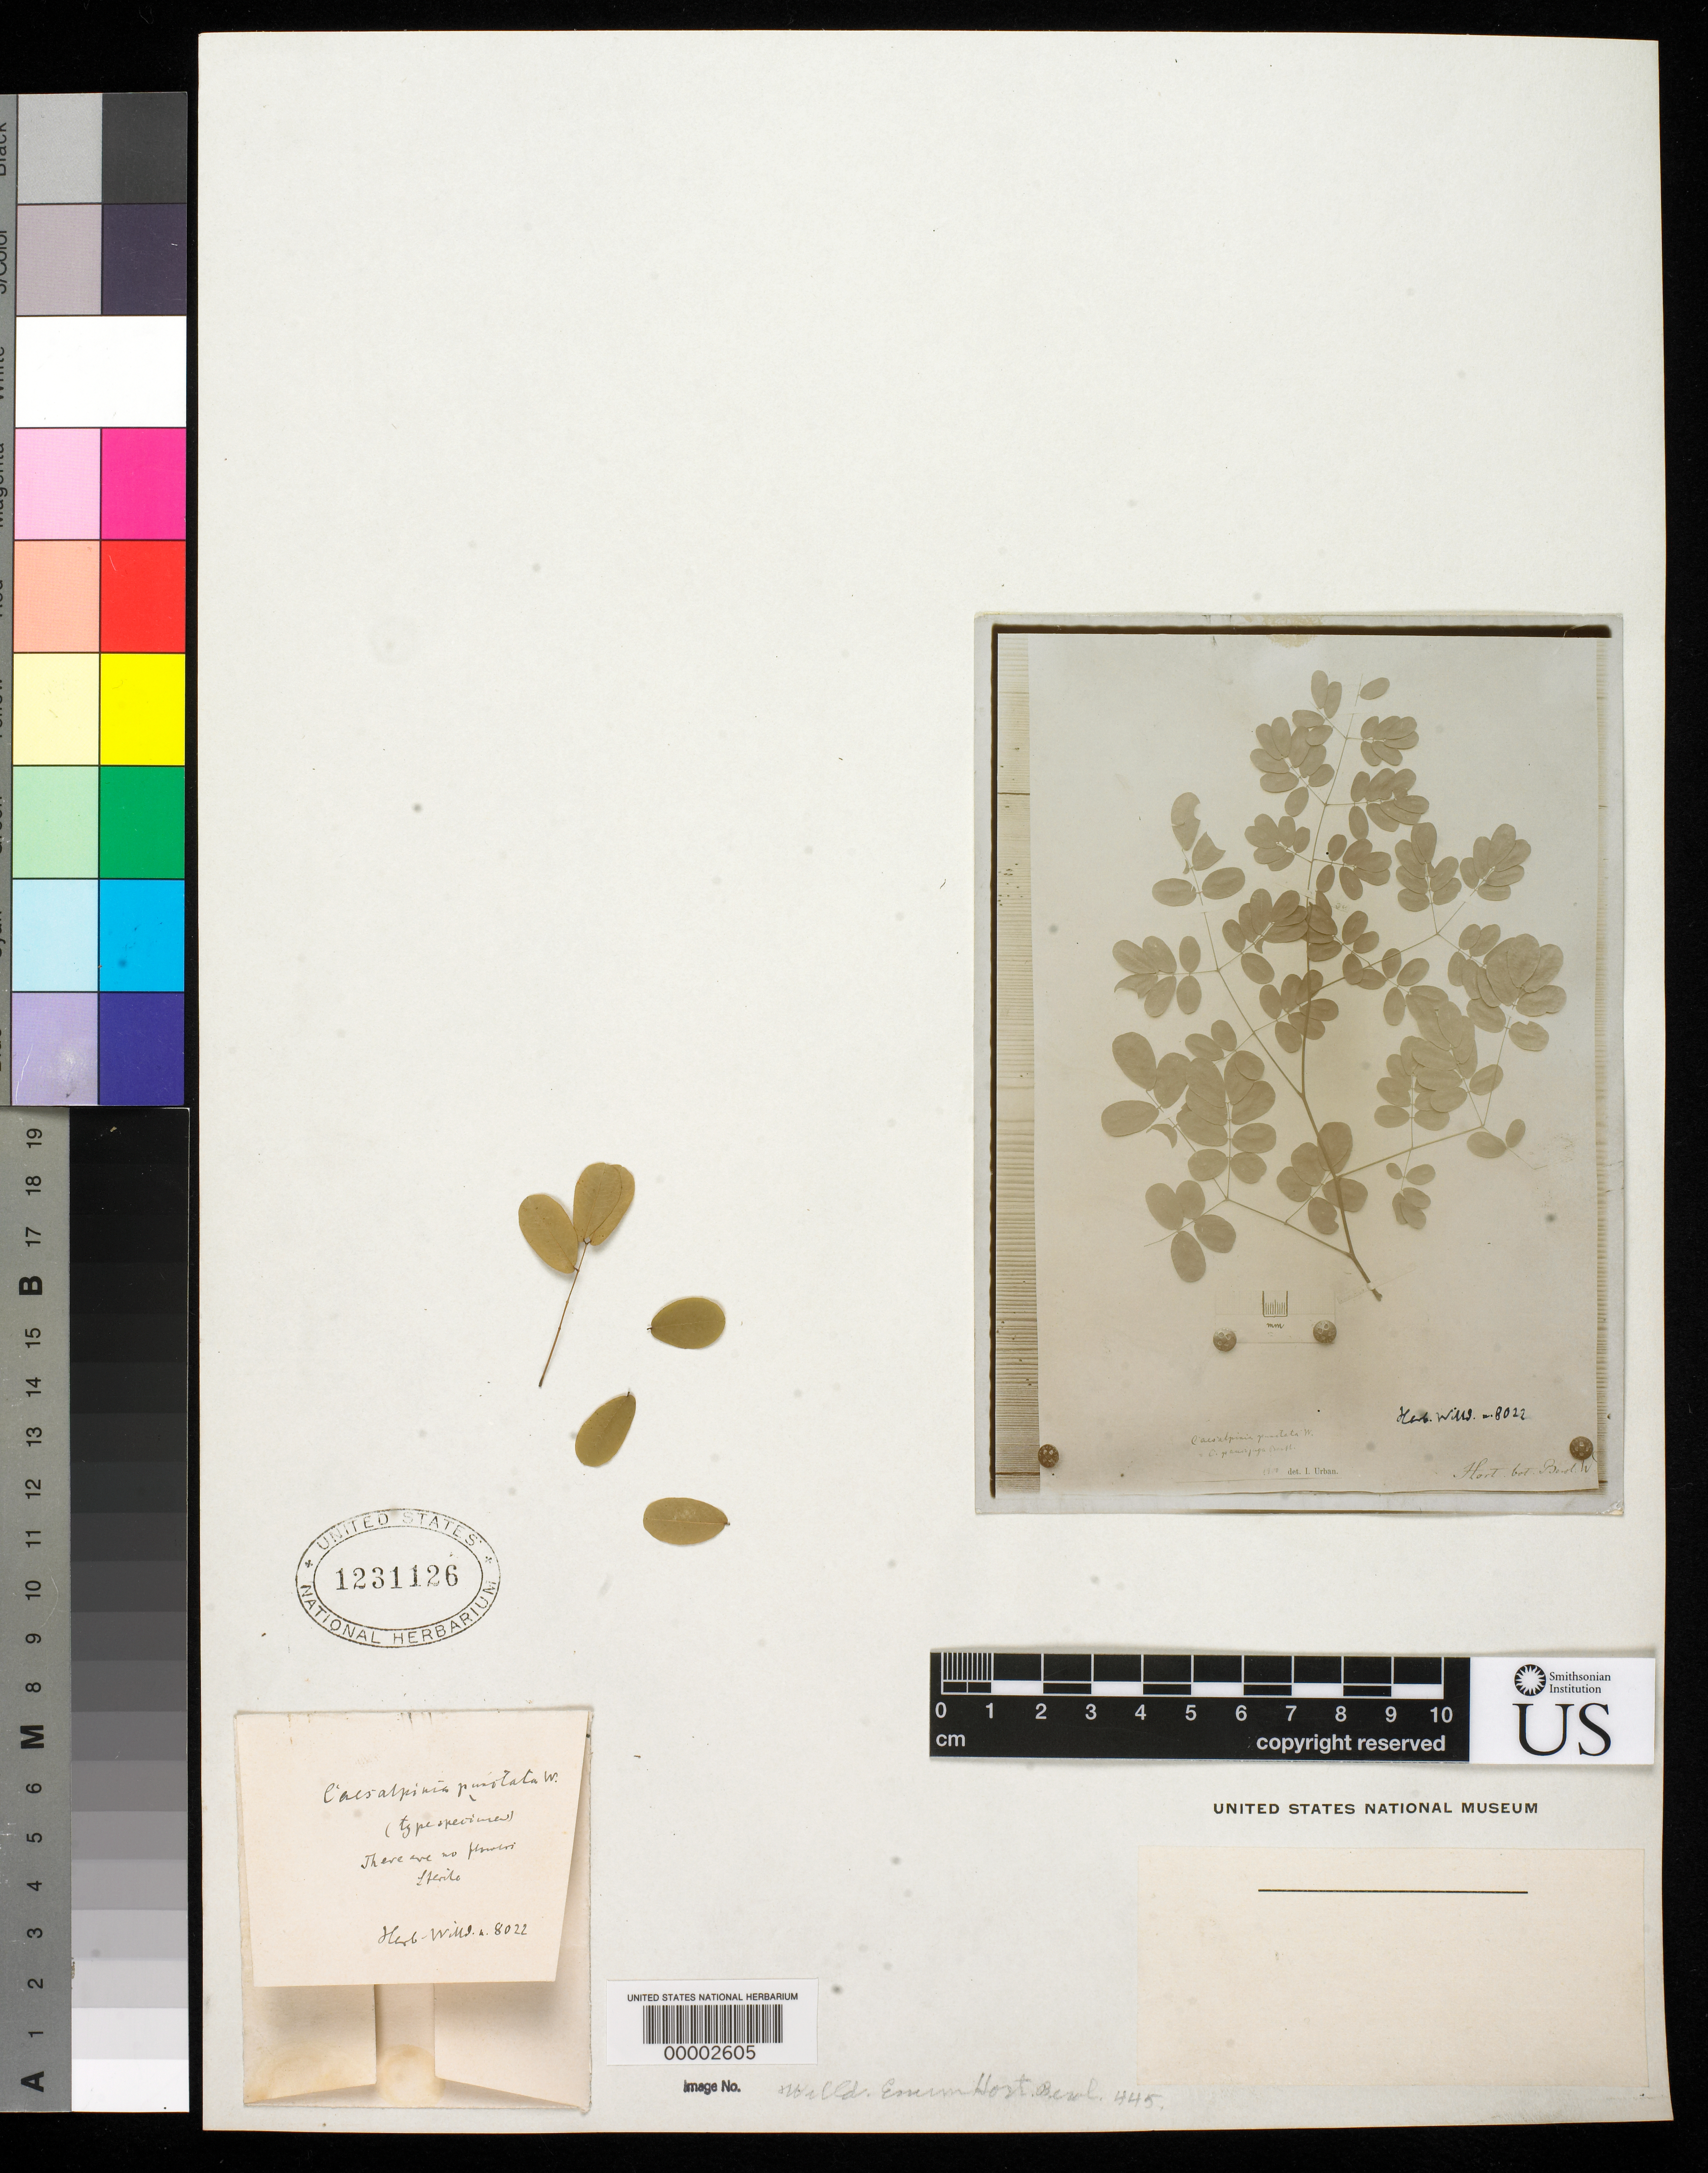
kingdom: Plantae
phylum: Tracheophyta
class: Magnoliopsida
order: Fabales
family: Fabaceae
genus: Caesalpinia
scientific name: Caesalpinia punctata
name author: Willd.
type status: Type Material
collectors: ex herb. Willdenow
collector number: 8022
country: Brazil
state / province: Minas Gerais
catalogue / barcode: US 1231126